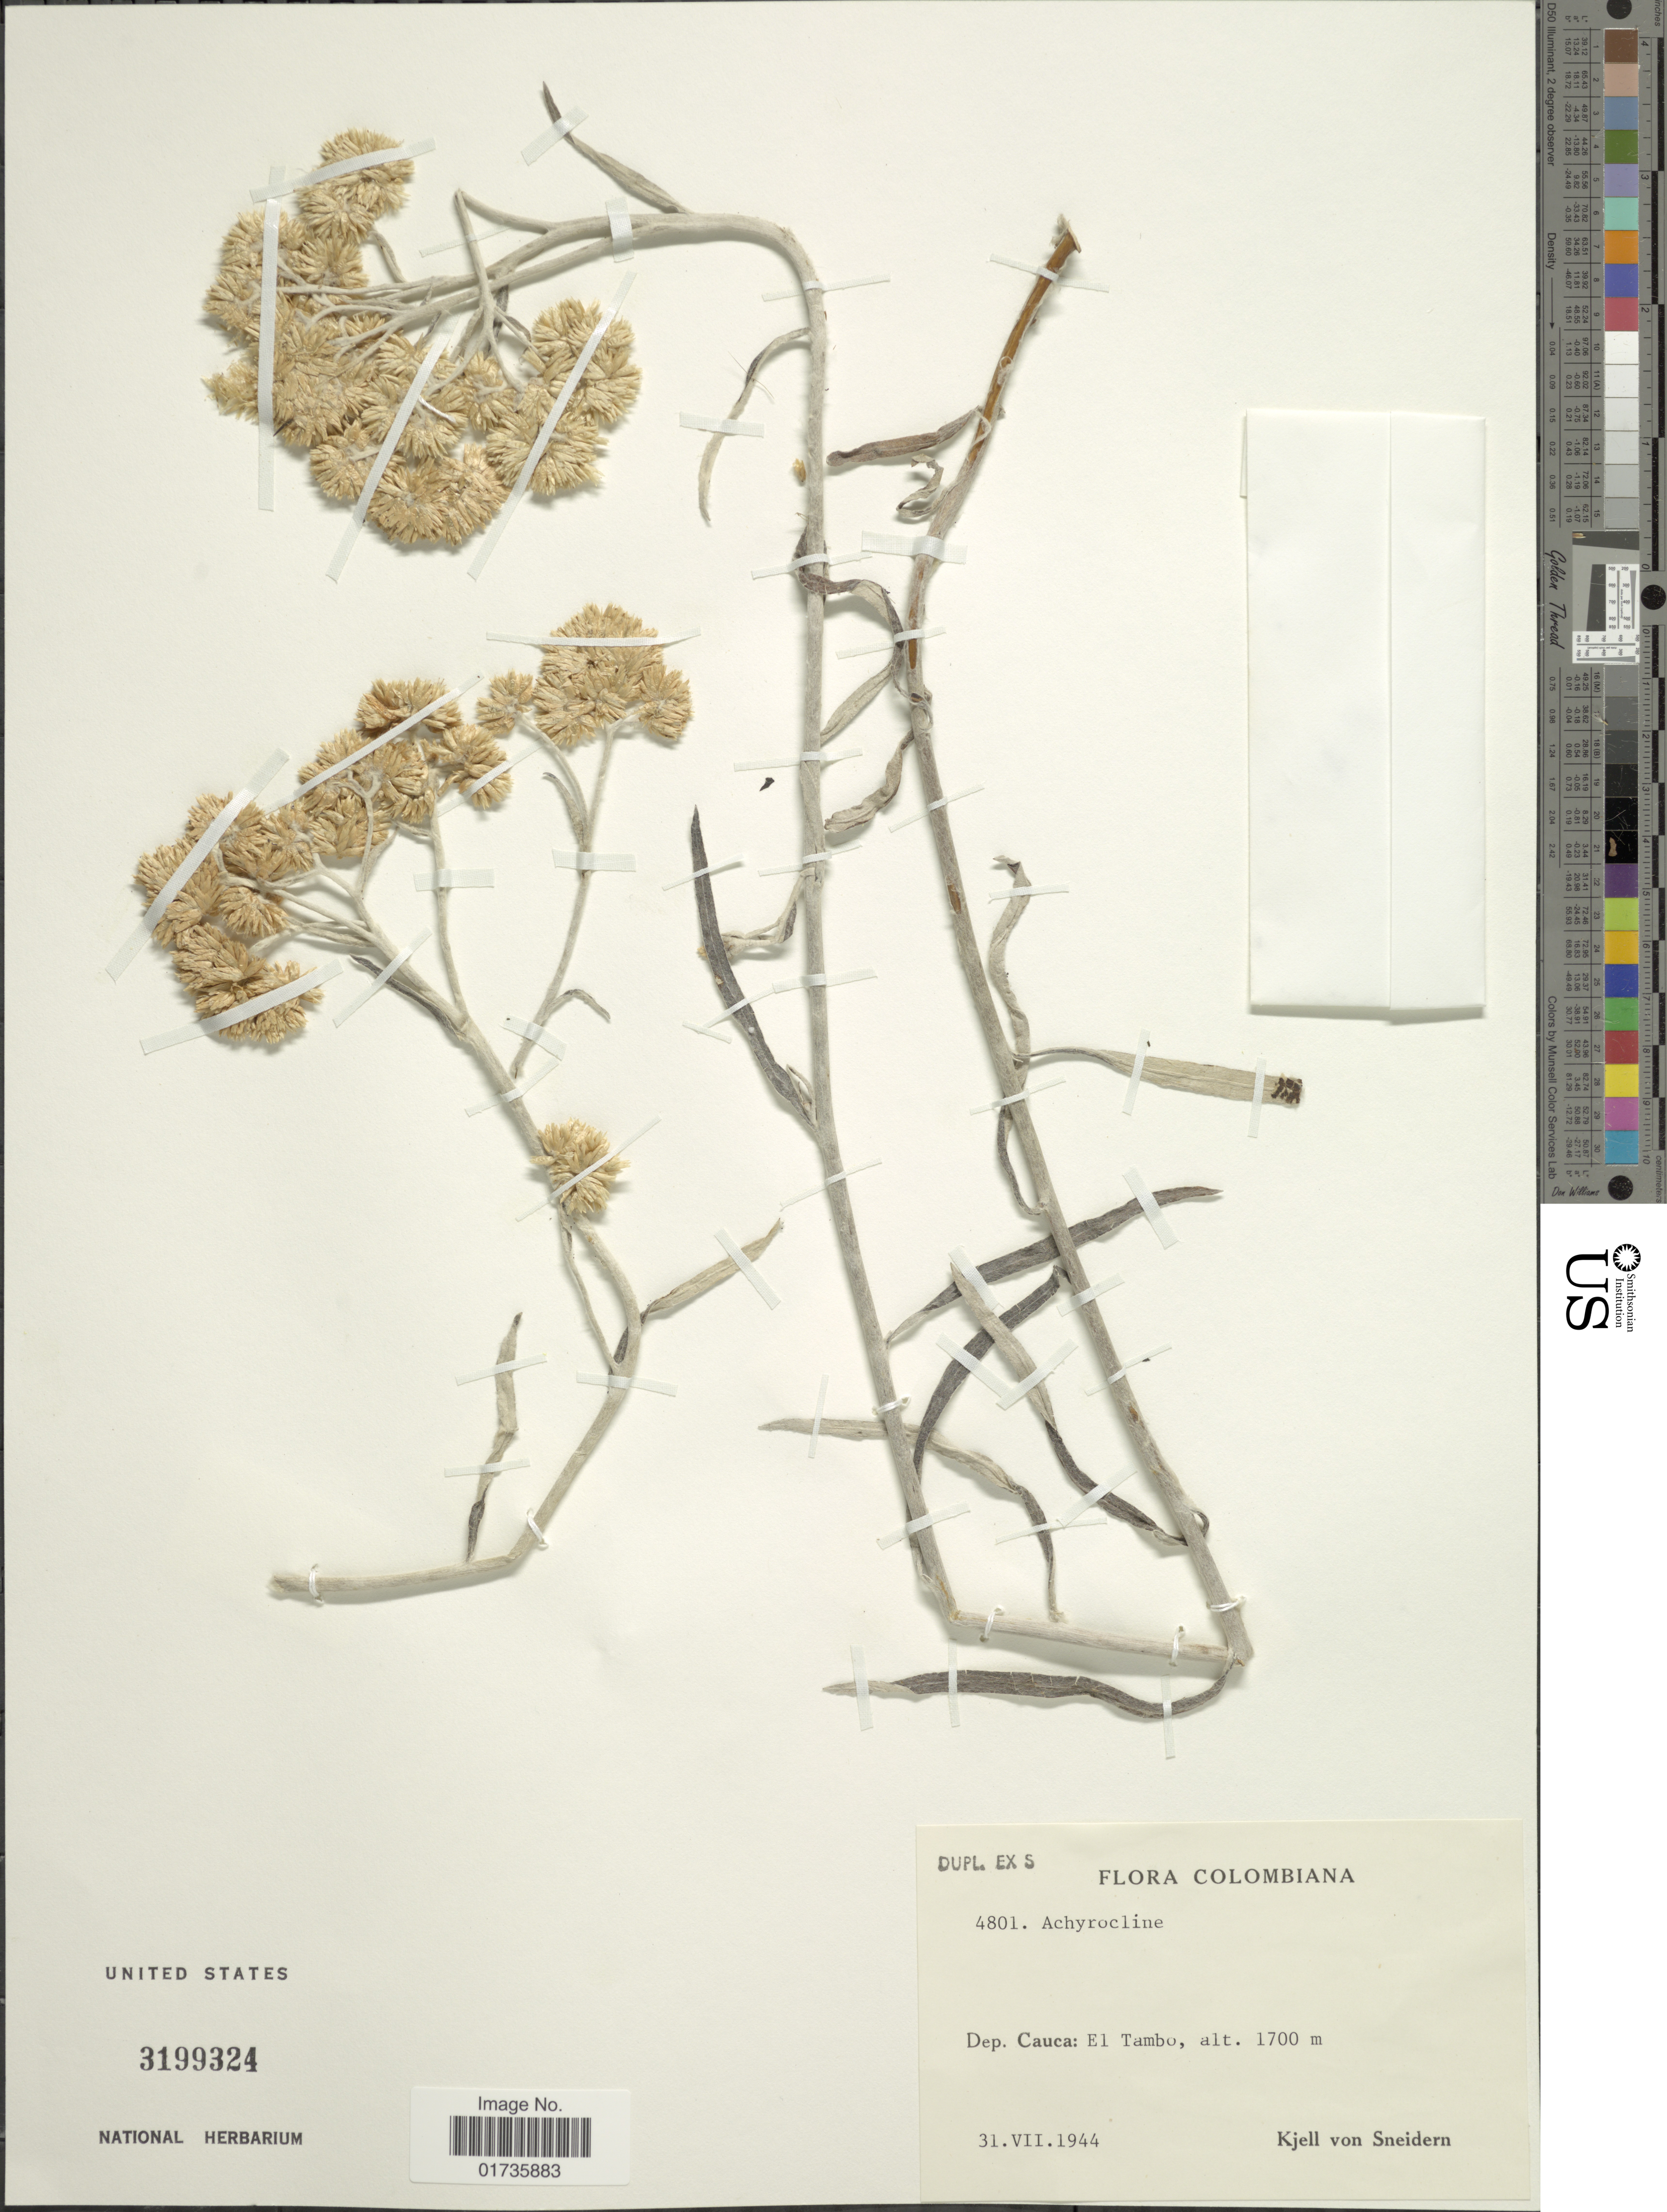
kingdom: Plantae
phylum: Tracheophyta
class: Magnoliopsida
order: Asterales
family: Asteraceae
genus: Achyrocline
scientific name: Achyrocline satureioides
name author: (Lam.) DC.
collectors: K. von Sneidern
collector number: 4801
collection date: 1944-07-31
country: Colombia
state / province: Cauca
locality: Dep. Cauca: El Tambo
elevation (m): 1700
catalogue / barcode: US 3199324